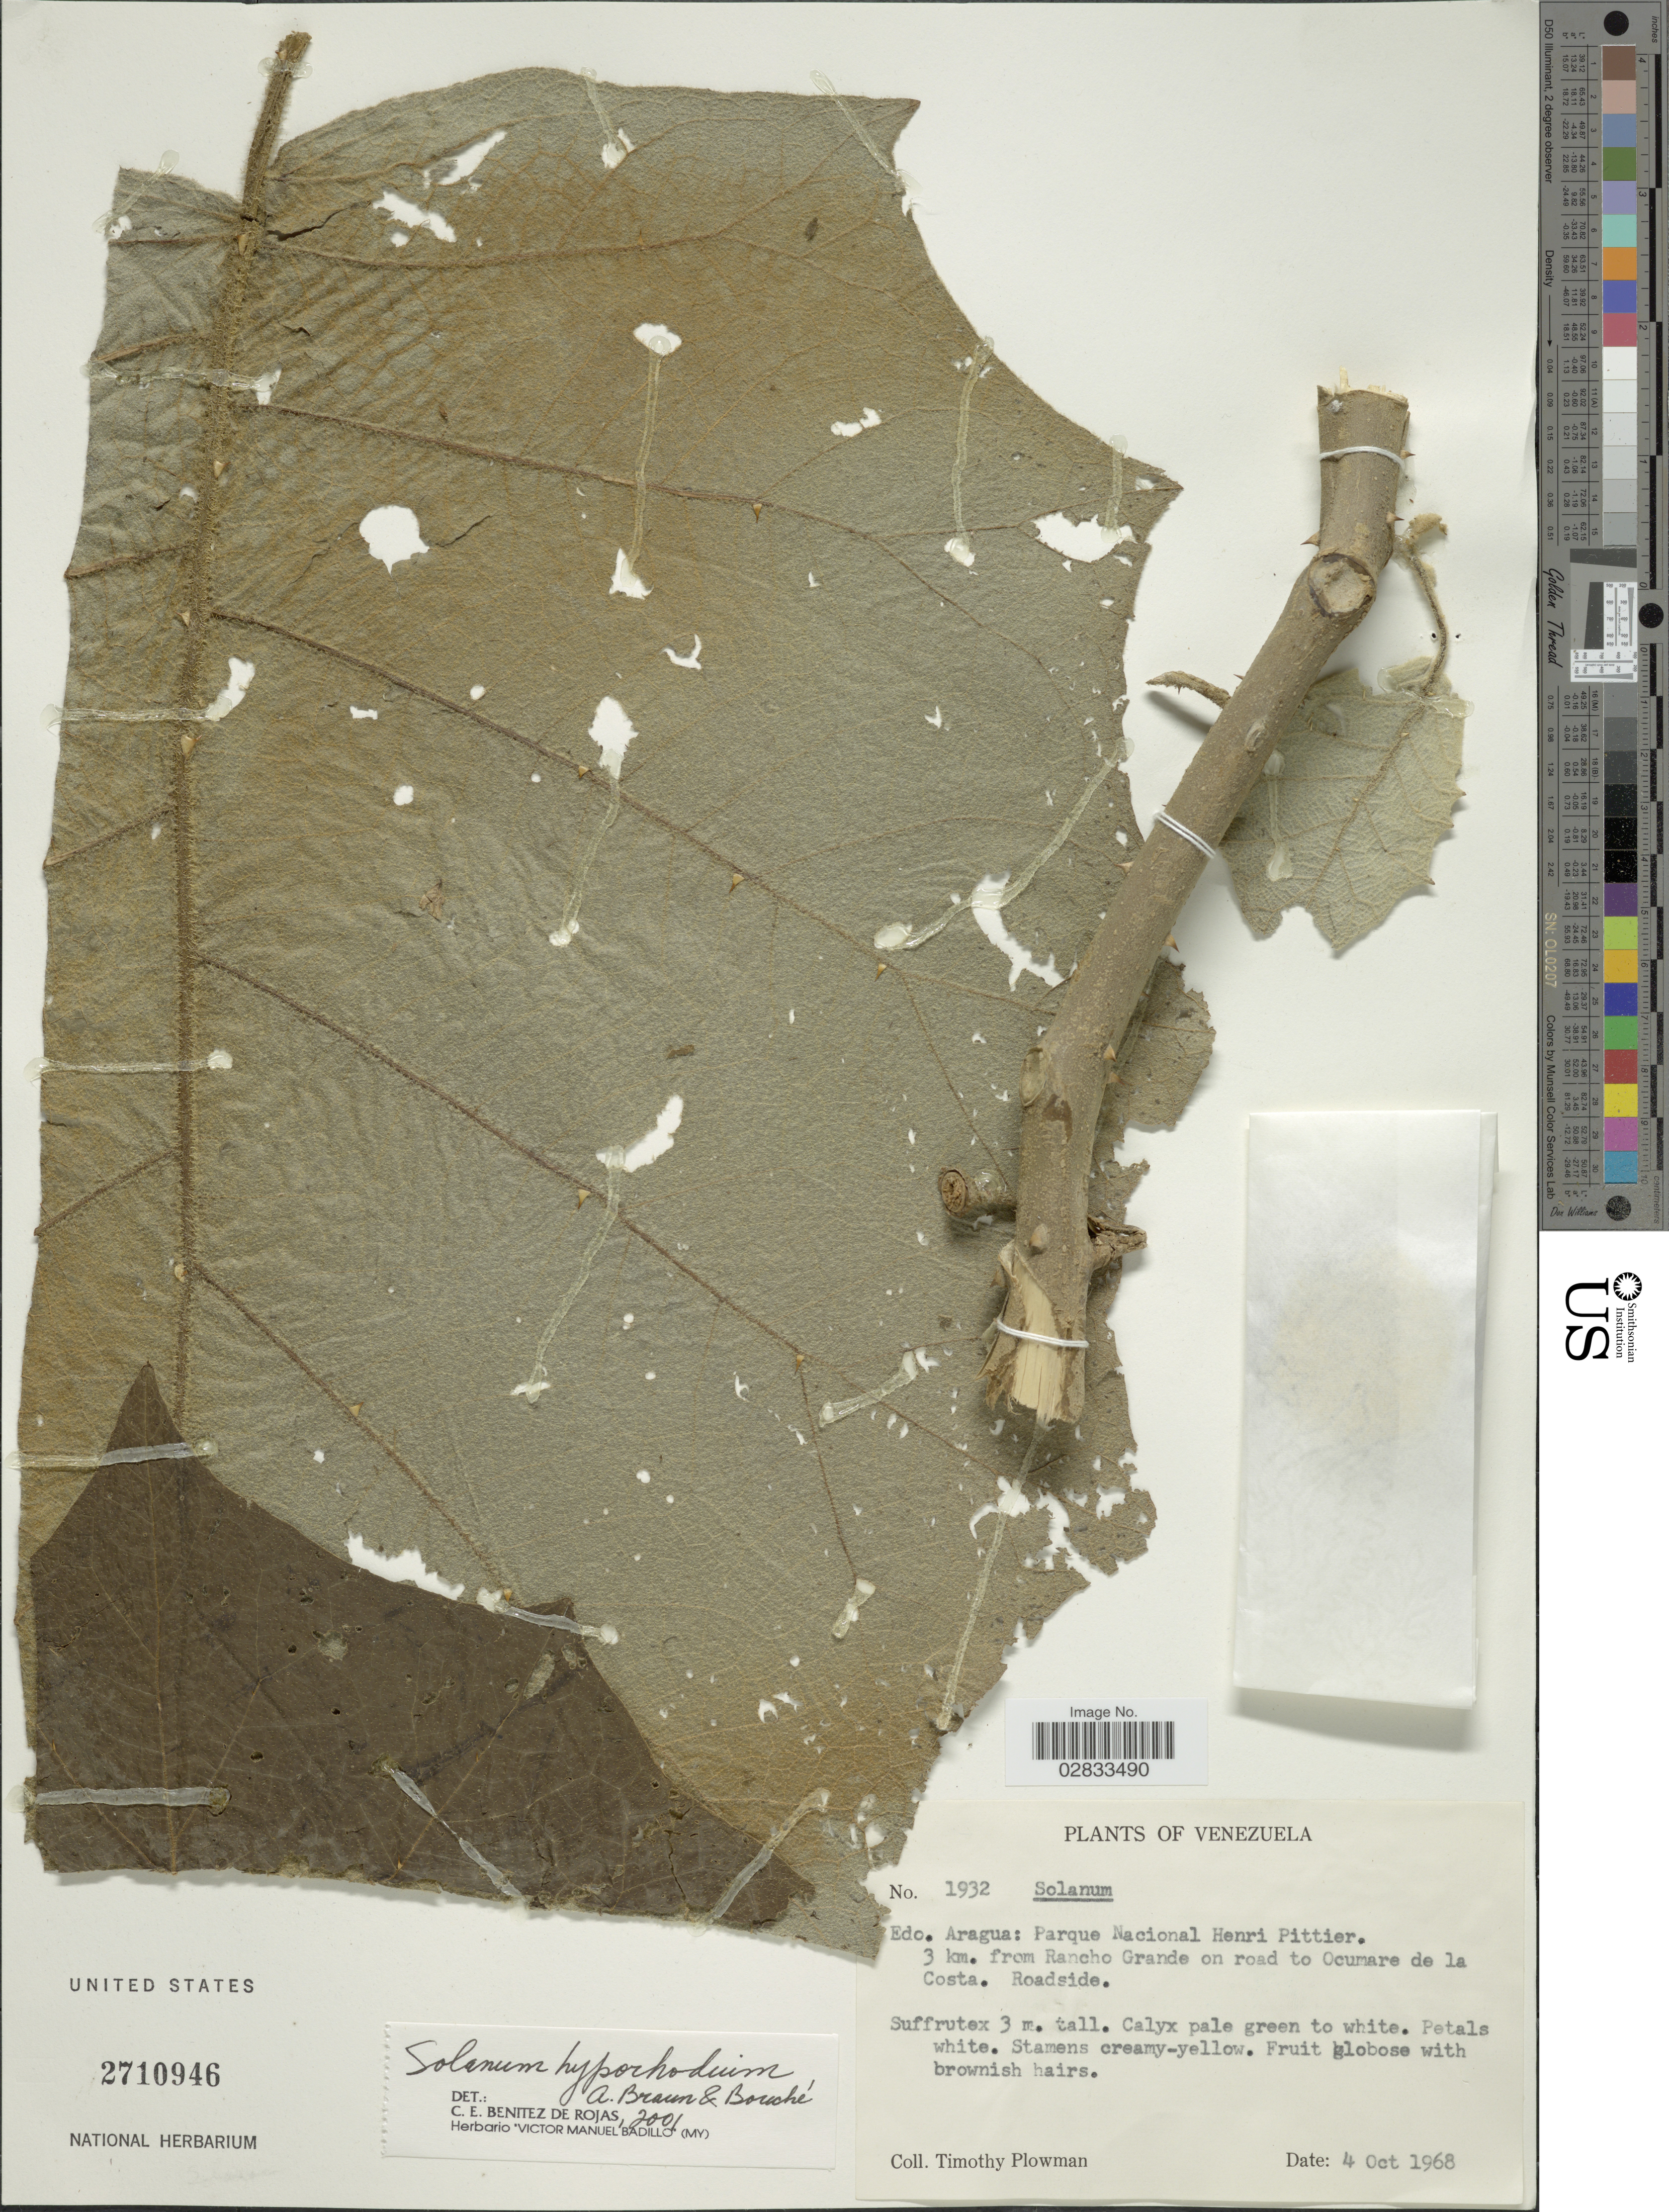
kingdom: Plantae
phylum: Tracheophyta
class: Magnoliopsida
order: Solanales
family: Solanaceae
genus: Solanum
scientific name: Solanum hyporhodium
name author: A. Braun & C.D. Bouché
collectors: T. Plowman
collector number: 1932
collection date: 1968-10-04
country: Venezuela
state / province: Aragua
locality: Parque Nacional Henri Pittier. 3 km. from Rancho GRande on road to Ocumare de la Costa.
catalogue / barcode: US 2710946